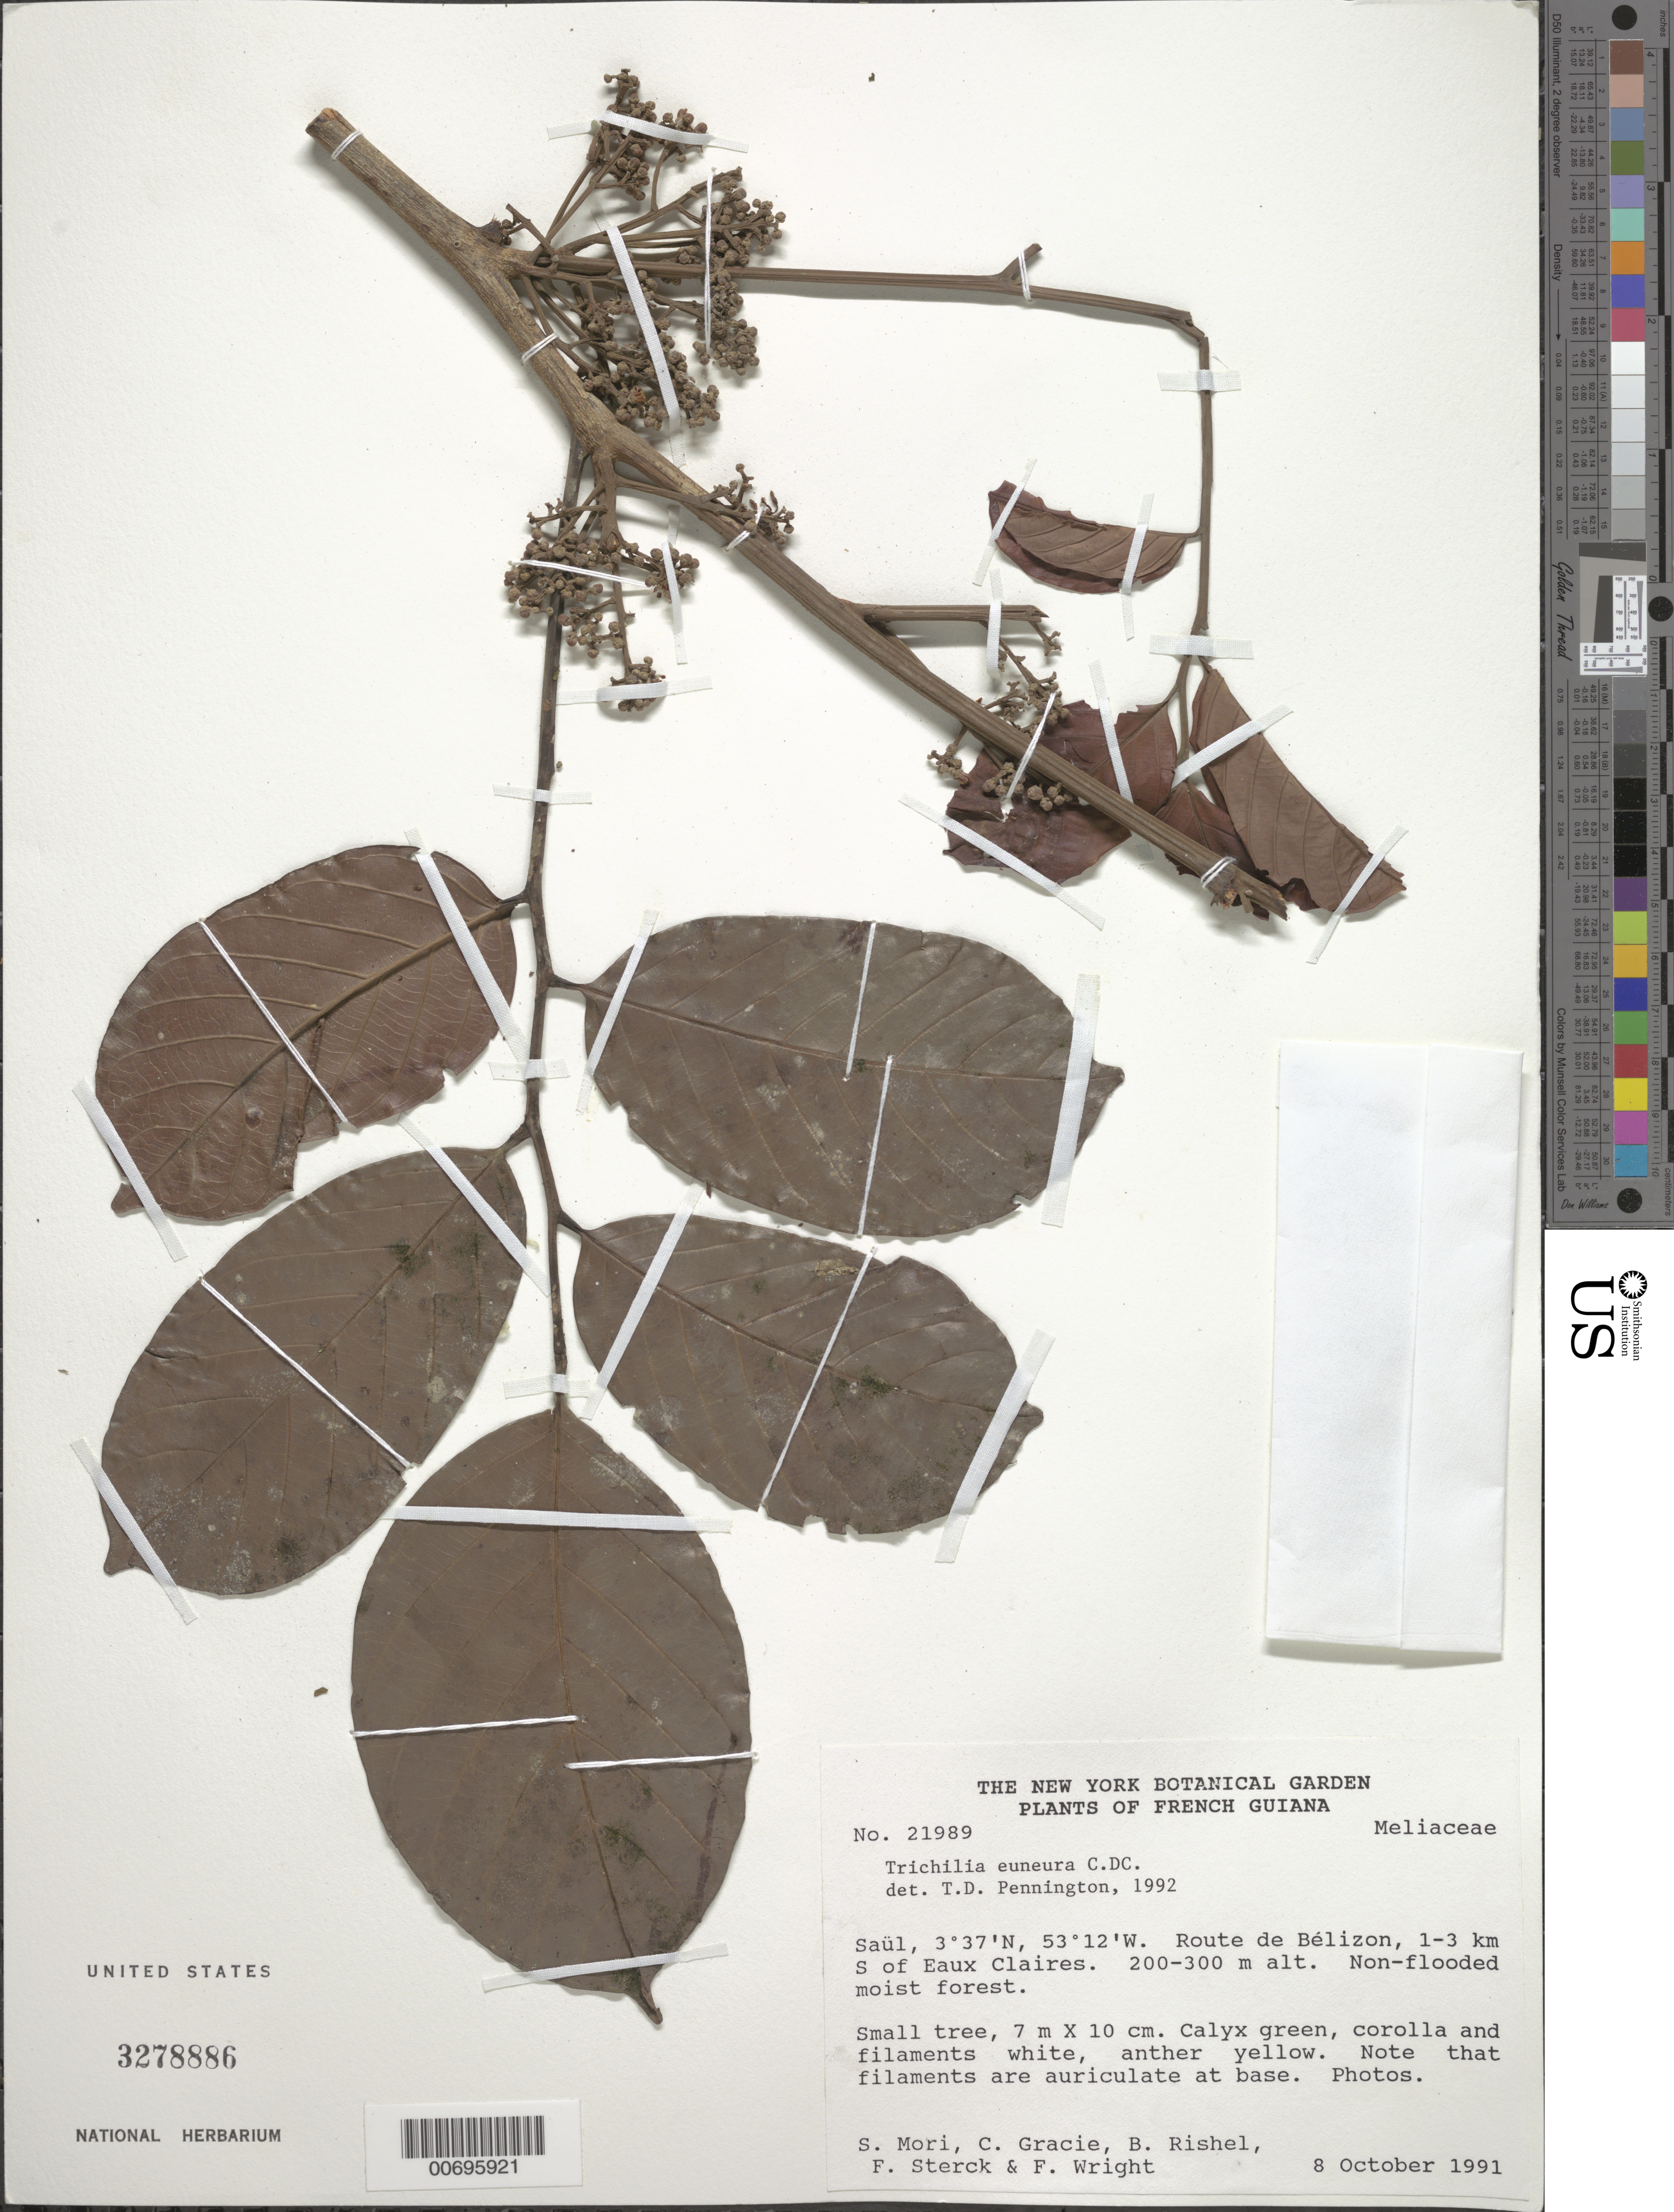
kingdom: Plantae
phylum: Tracheophyta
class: Magnoliopsida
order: Sapindales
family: Meliaceae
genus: Trichilia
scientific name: Trichilia euneura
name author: C. DC.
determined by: Pennington, T. D., (K)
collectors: S. Mori, C. A. Gracie, J. Lazzaroni, B. Rishel, D. Russell & F. Wright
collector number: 21989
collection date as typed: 8-Oct-91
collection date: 1991-10-08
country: French Guiana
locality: Saül, Route de Bélizon, 1-3 km S of Eaux Claires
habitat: Non-flooded moist forest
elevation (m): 200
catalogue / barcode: US 3278886